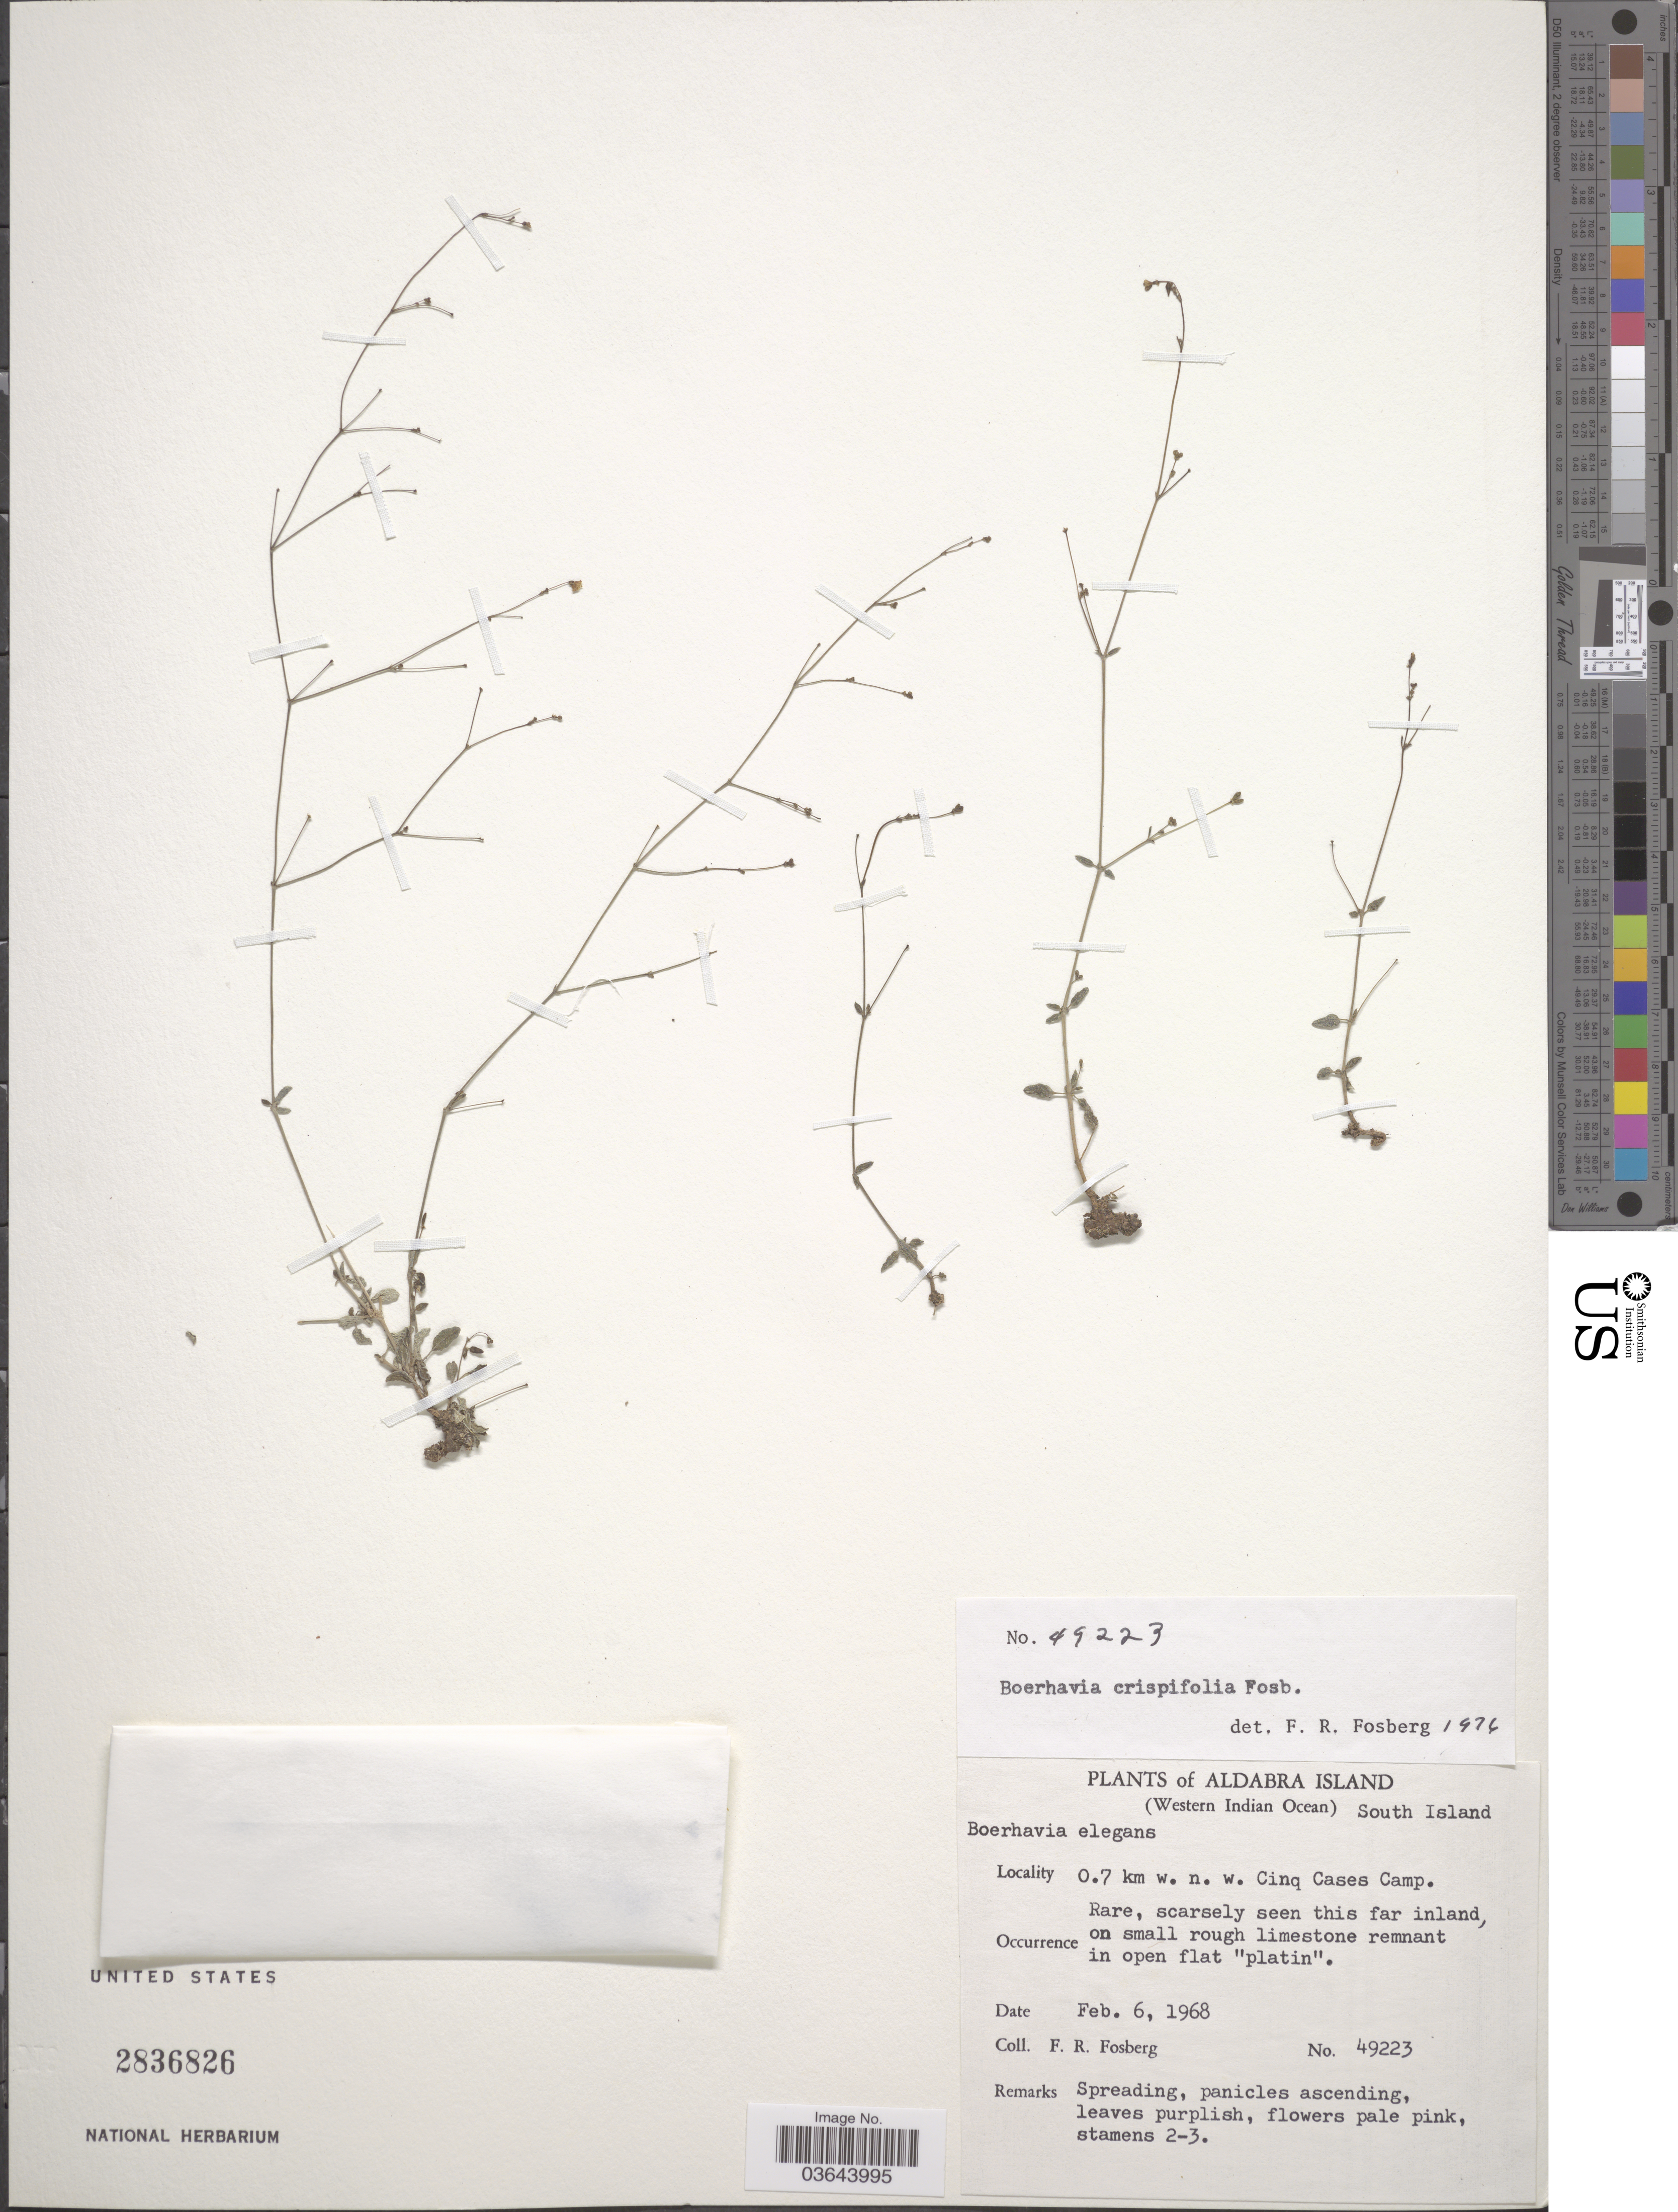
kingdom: Plantae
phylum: Tracheophyta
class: Magnoliopsida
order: Caryophyllales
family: Nyctaginaceae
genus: Boerhavia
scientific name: Boerhavia crispifolia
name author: Fosberg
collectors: F. R. Fosberg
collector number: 49223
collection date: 1968-02-06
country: Seychelles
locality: Aldabra Island (Western Indian Ocean) South Island. 0.7 km w. n. w. Cinq Cases Camp.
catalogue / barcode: US 2836826